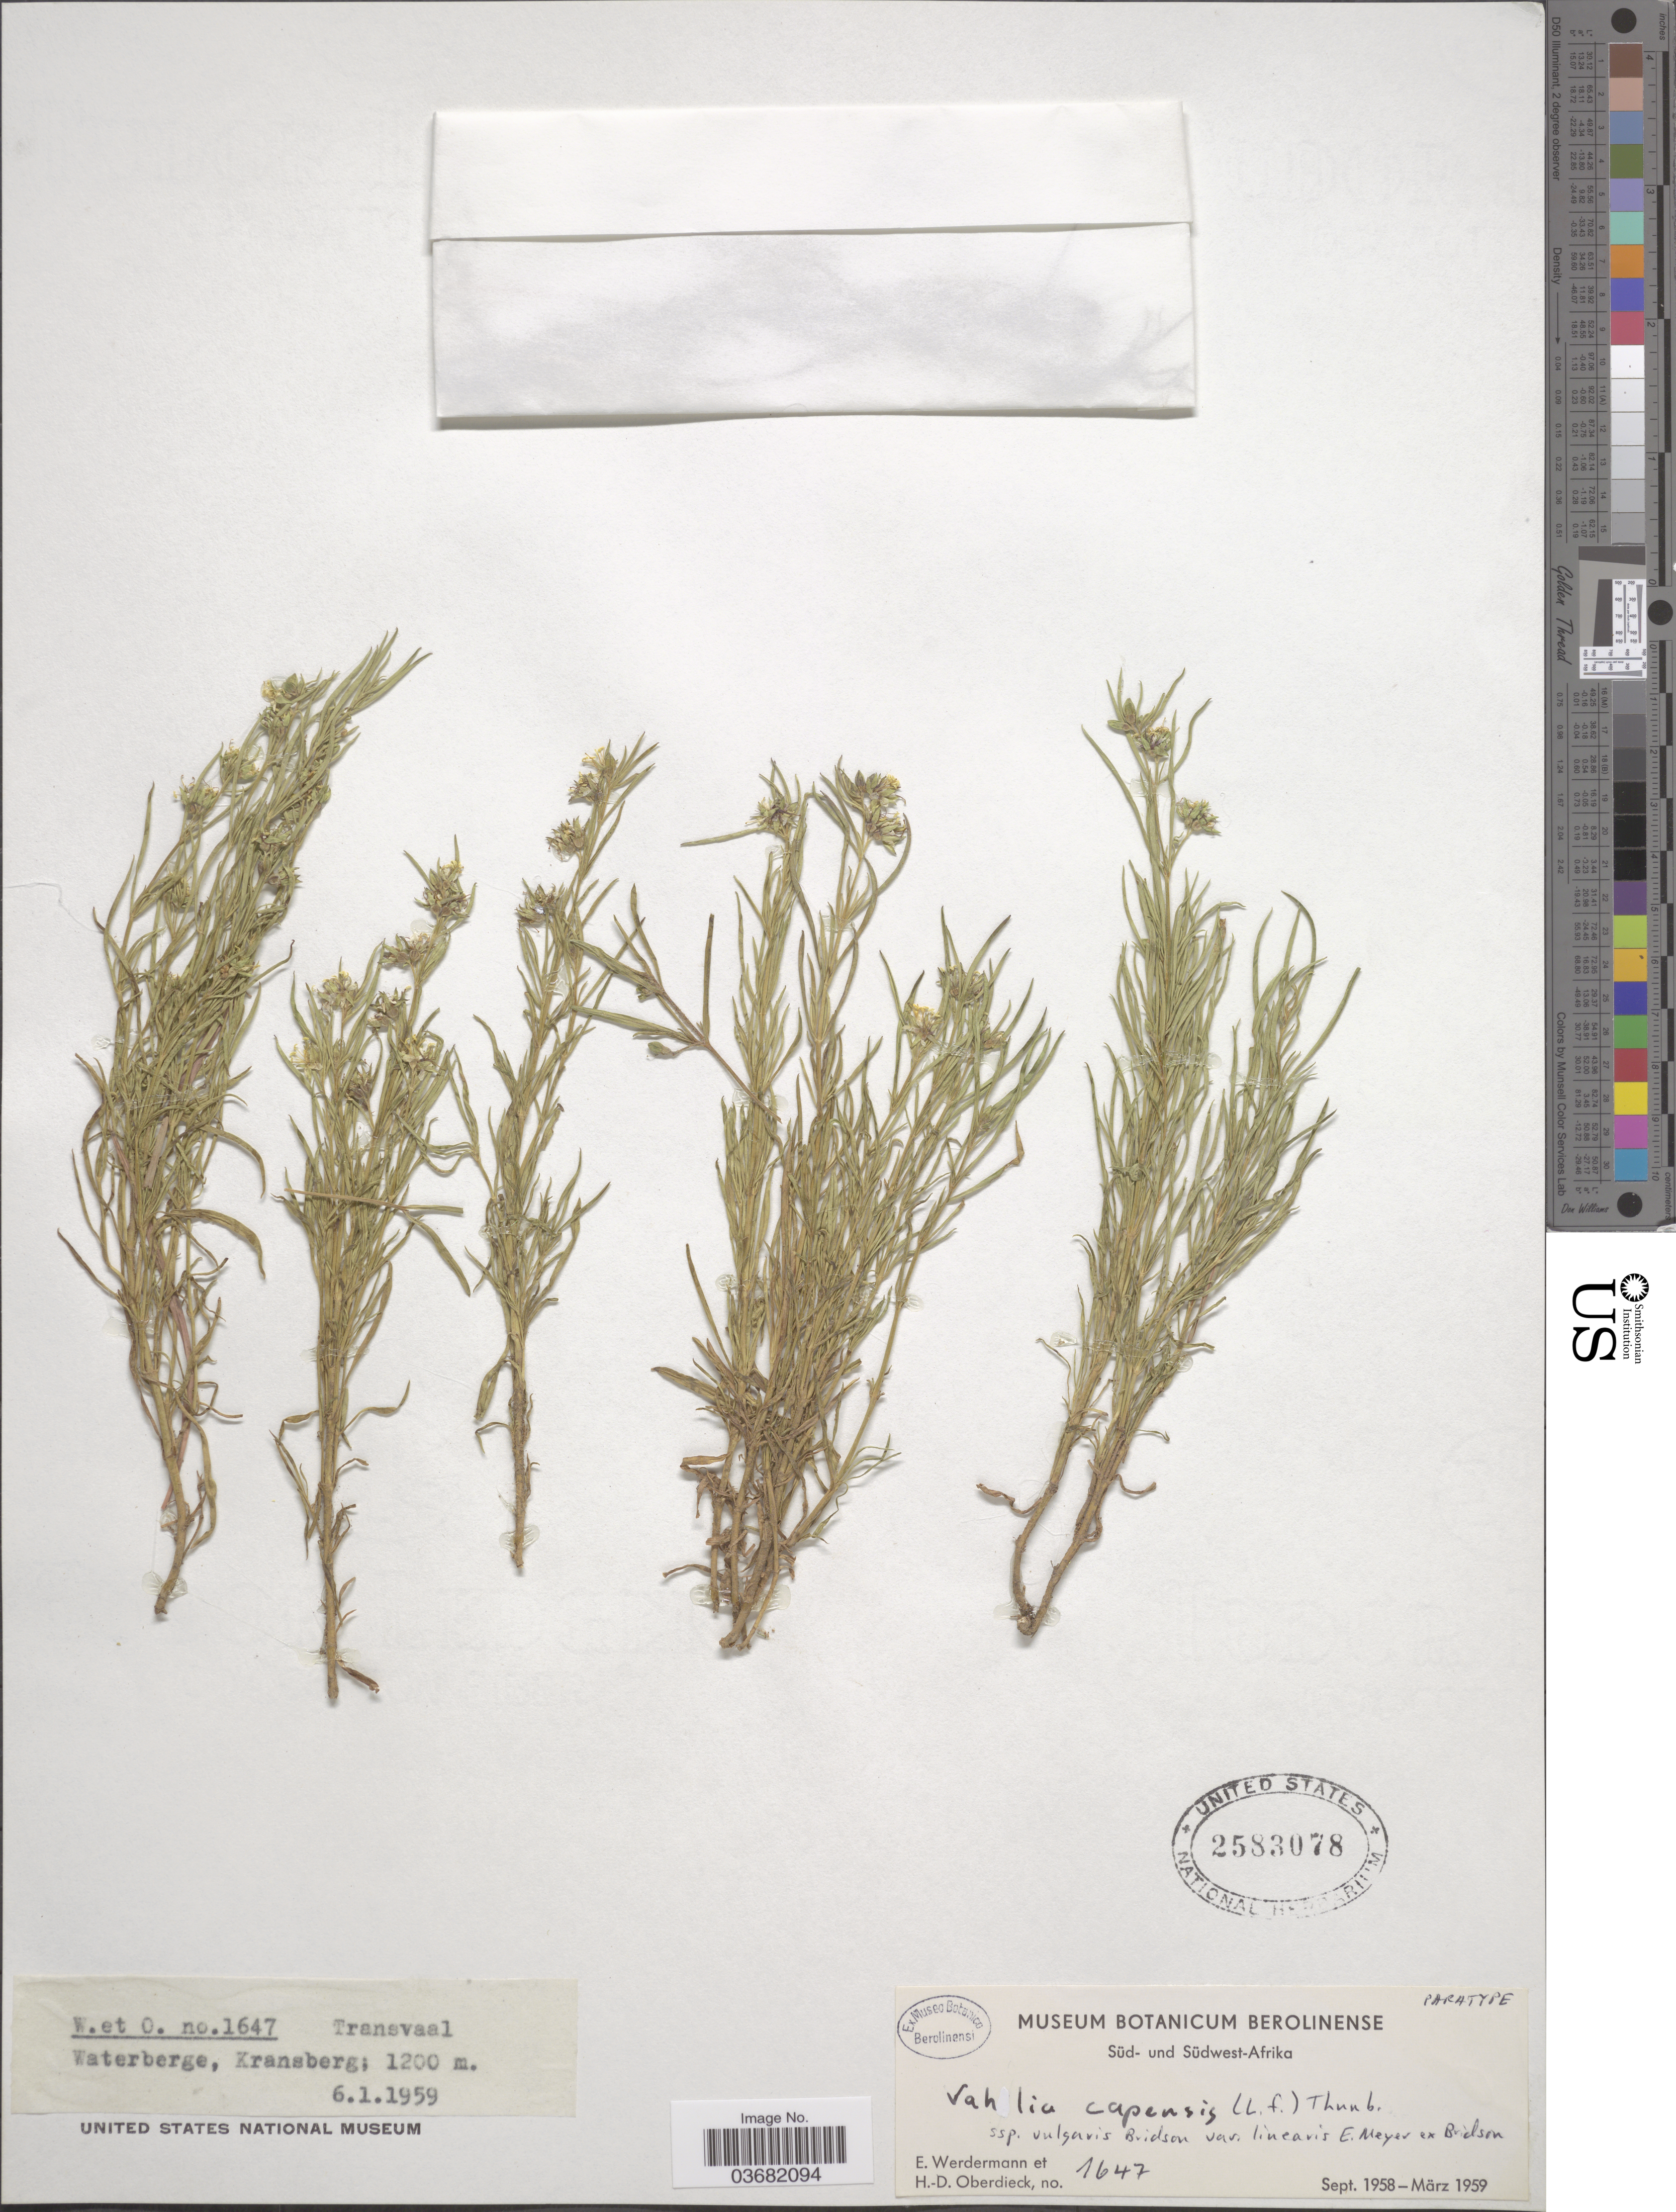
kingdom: Plantae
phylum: Tracheophyta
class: Magnoliopsida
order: Vahliales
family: Vahliaceae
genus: Vahlia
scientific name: Vahlia capensis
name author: (L. f.) Thunb.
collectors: E. Werdermann & H. Oberdieck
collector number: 1647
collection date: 1959-01-06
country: South Africa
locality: Transvaal. Waterberge, Kransberg.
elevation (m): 1200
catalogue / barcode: US 2583078